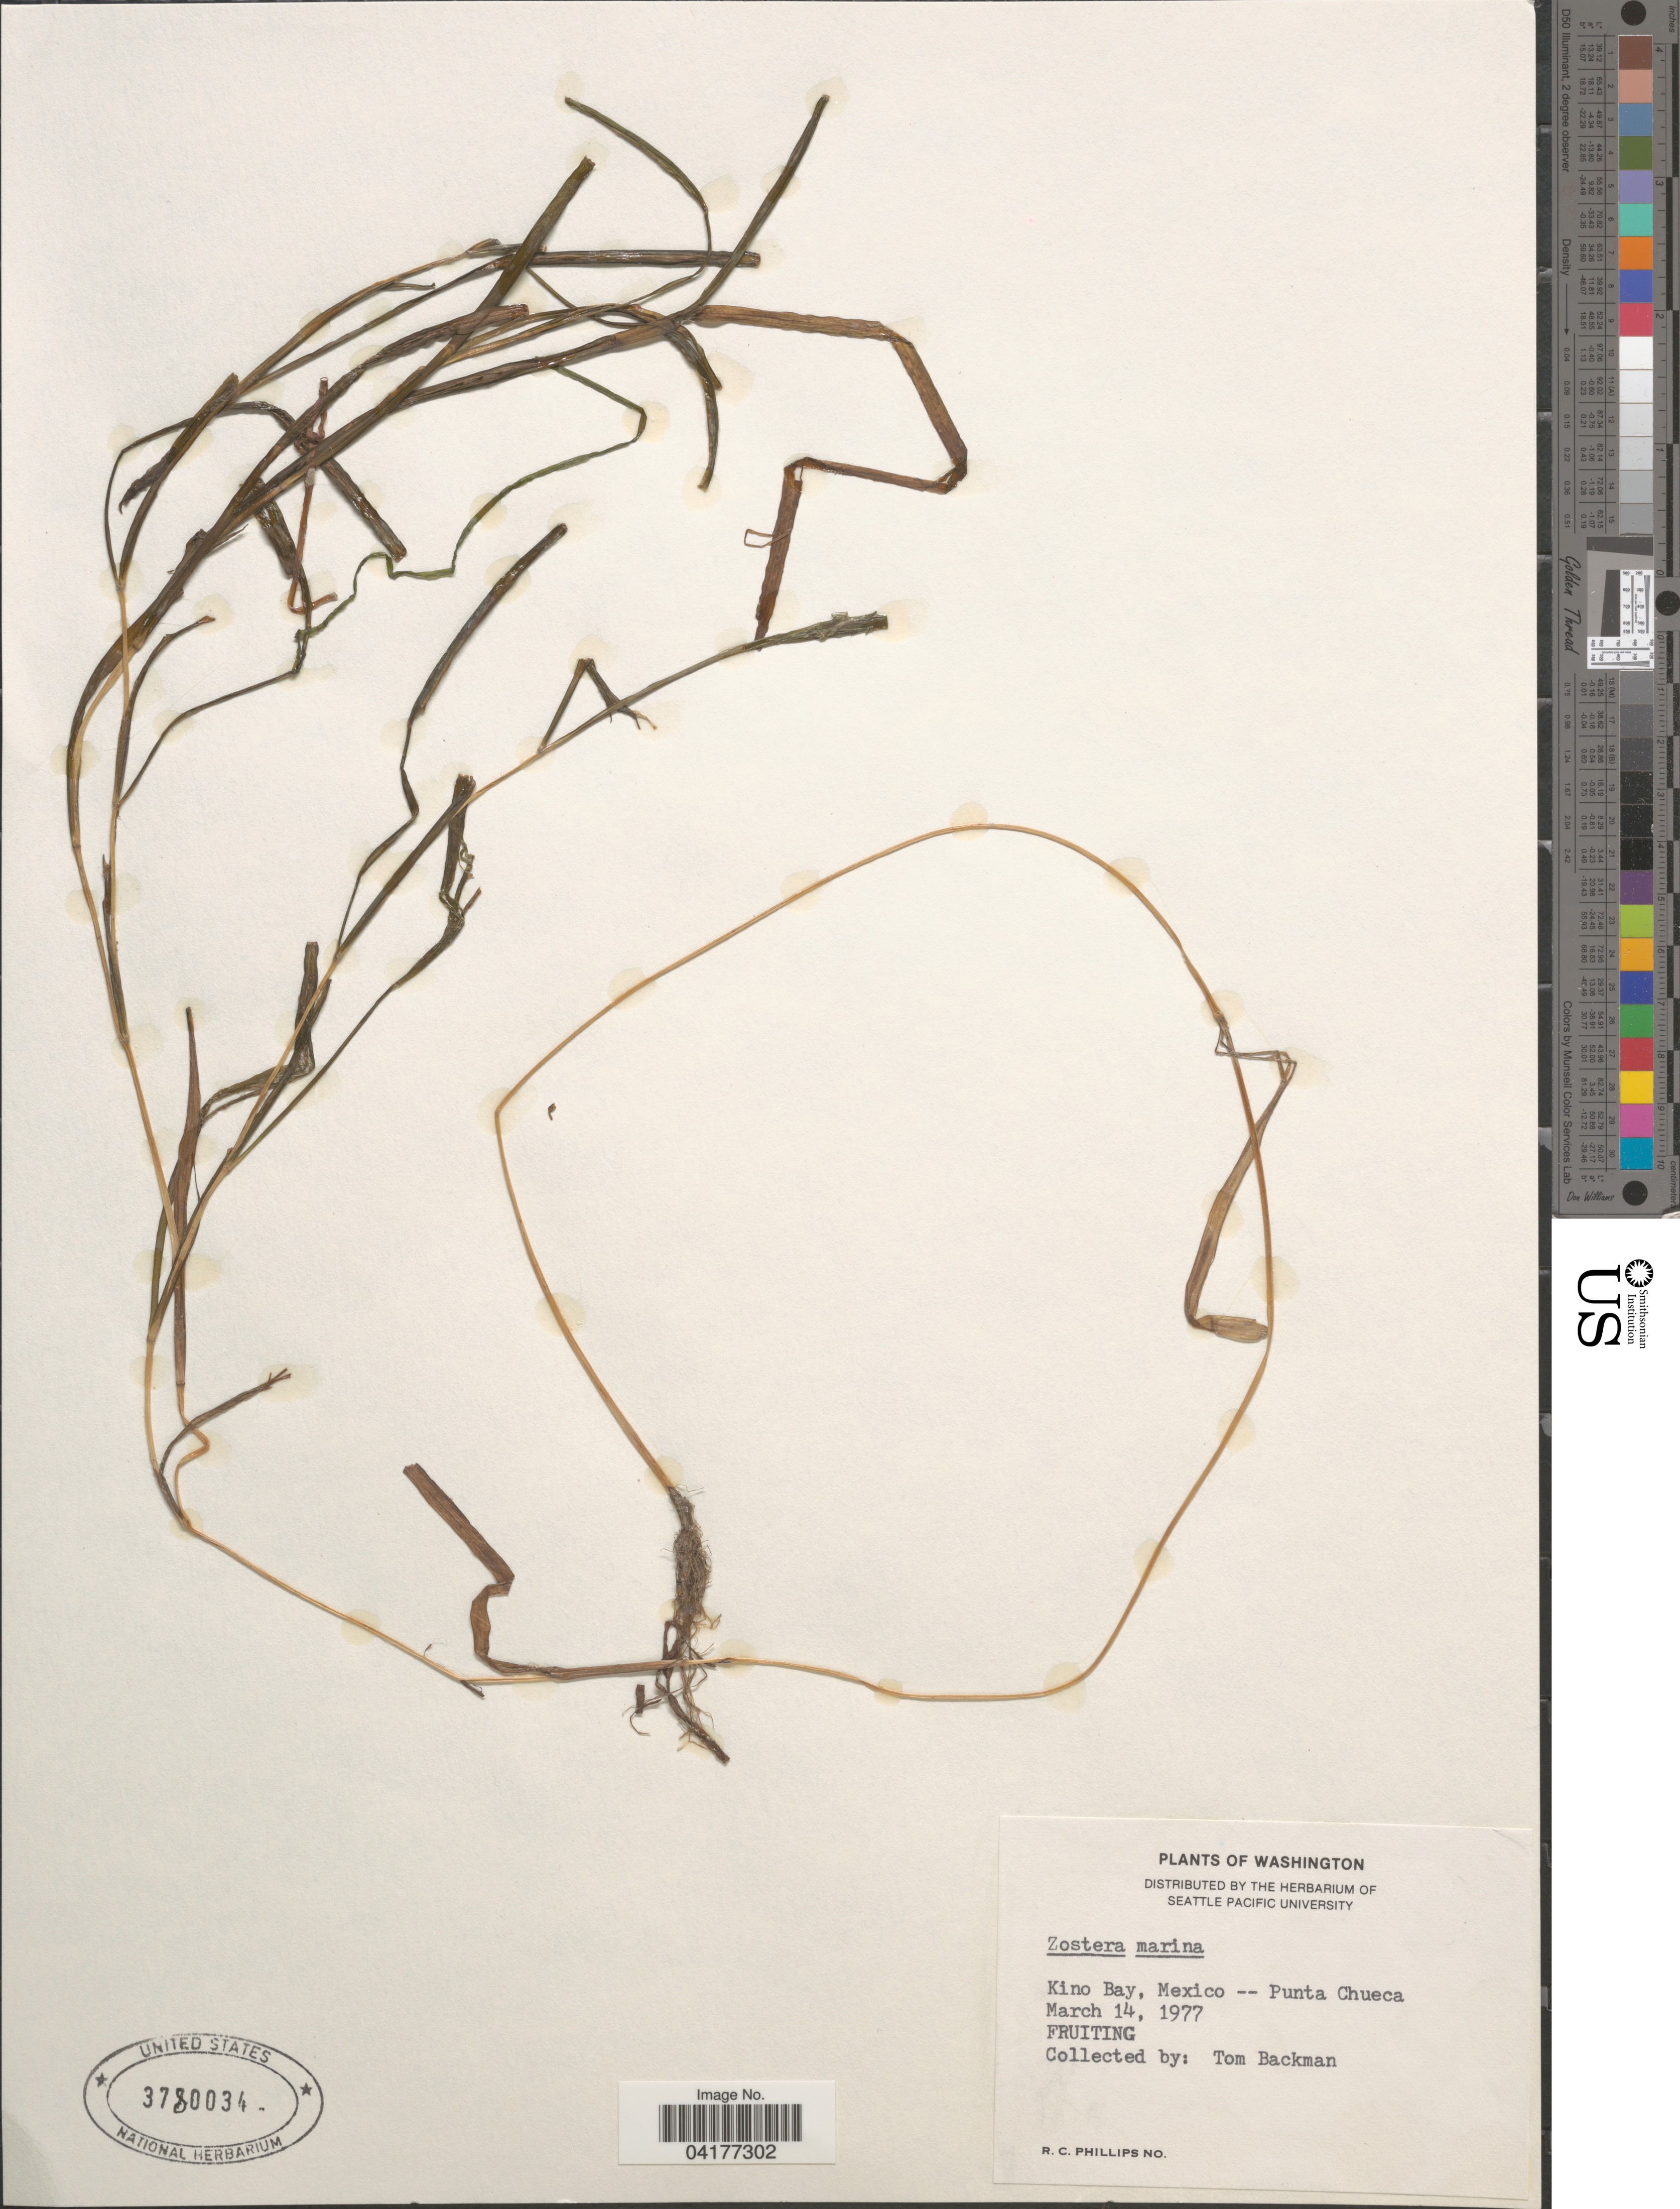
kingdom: Plantae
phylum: Tracheophyta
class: Liliopsida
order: Alismatales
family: Zosteraceae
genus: Zostera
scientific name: Zostera marina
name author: L.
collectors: T. Backman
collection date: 1977-03-14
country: Mexico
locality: Kino Bay -- Punta Chueca.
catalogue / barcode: US 3780034